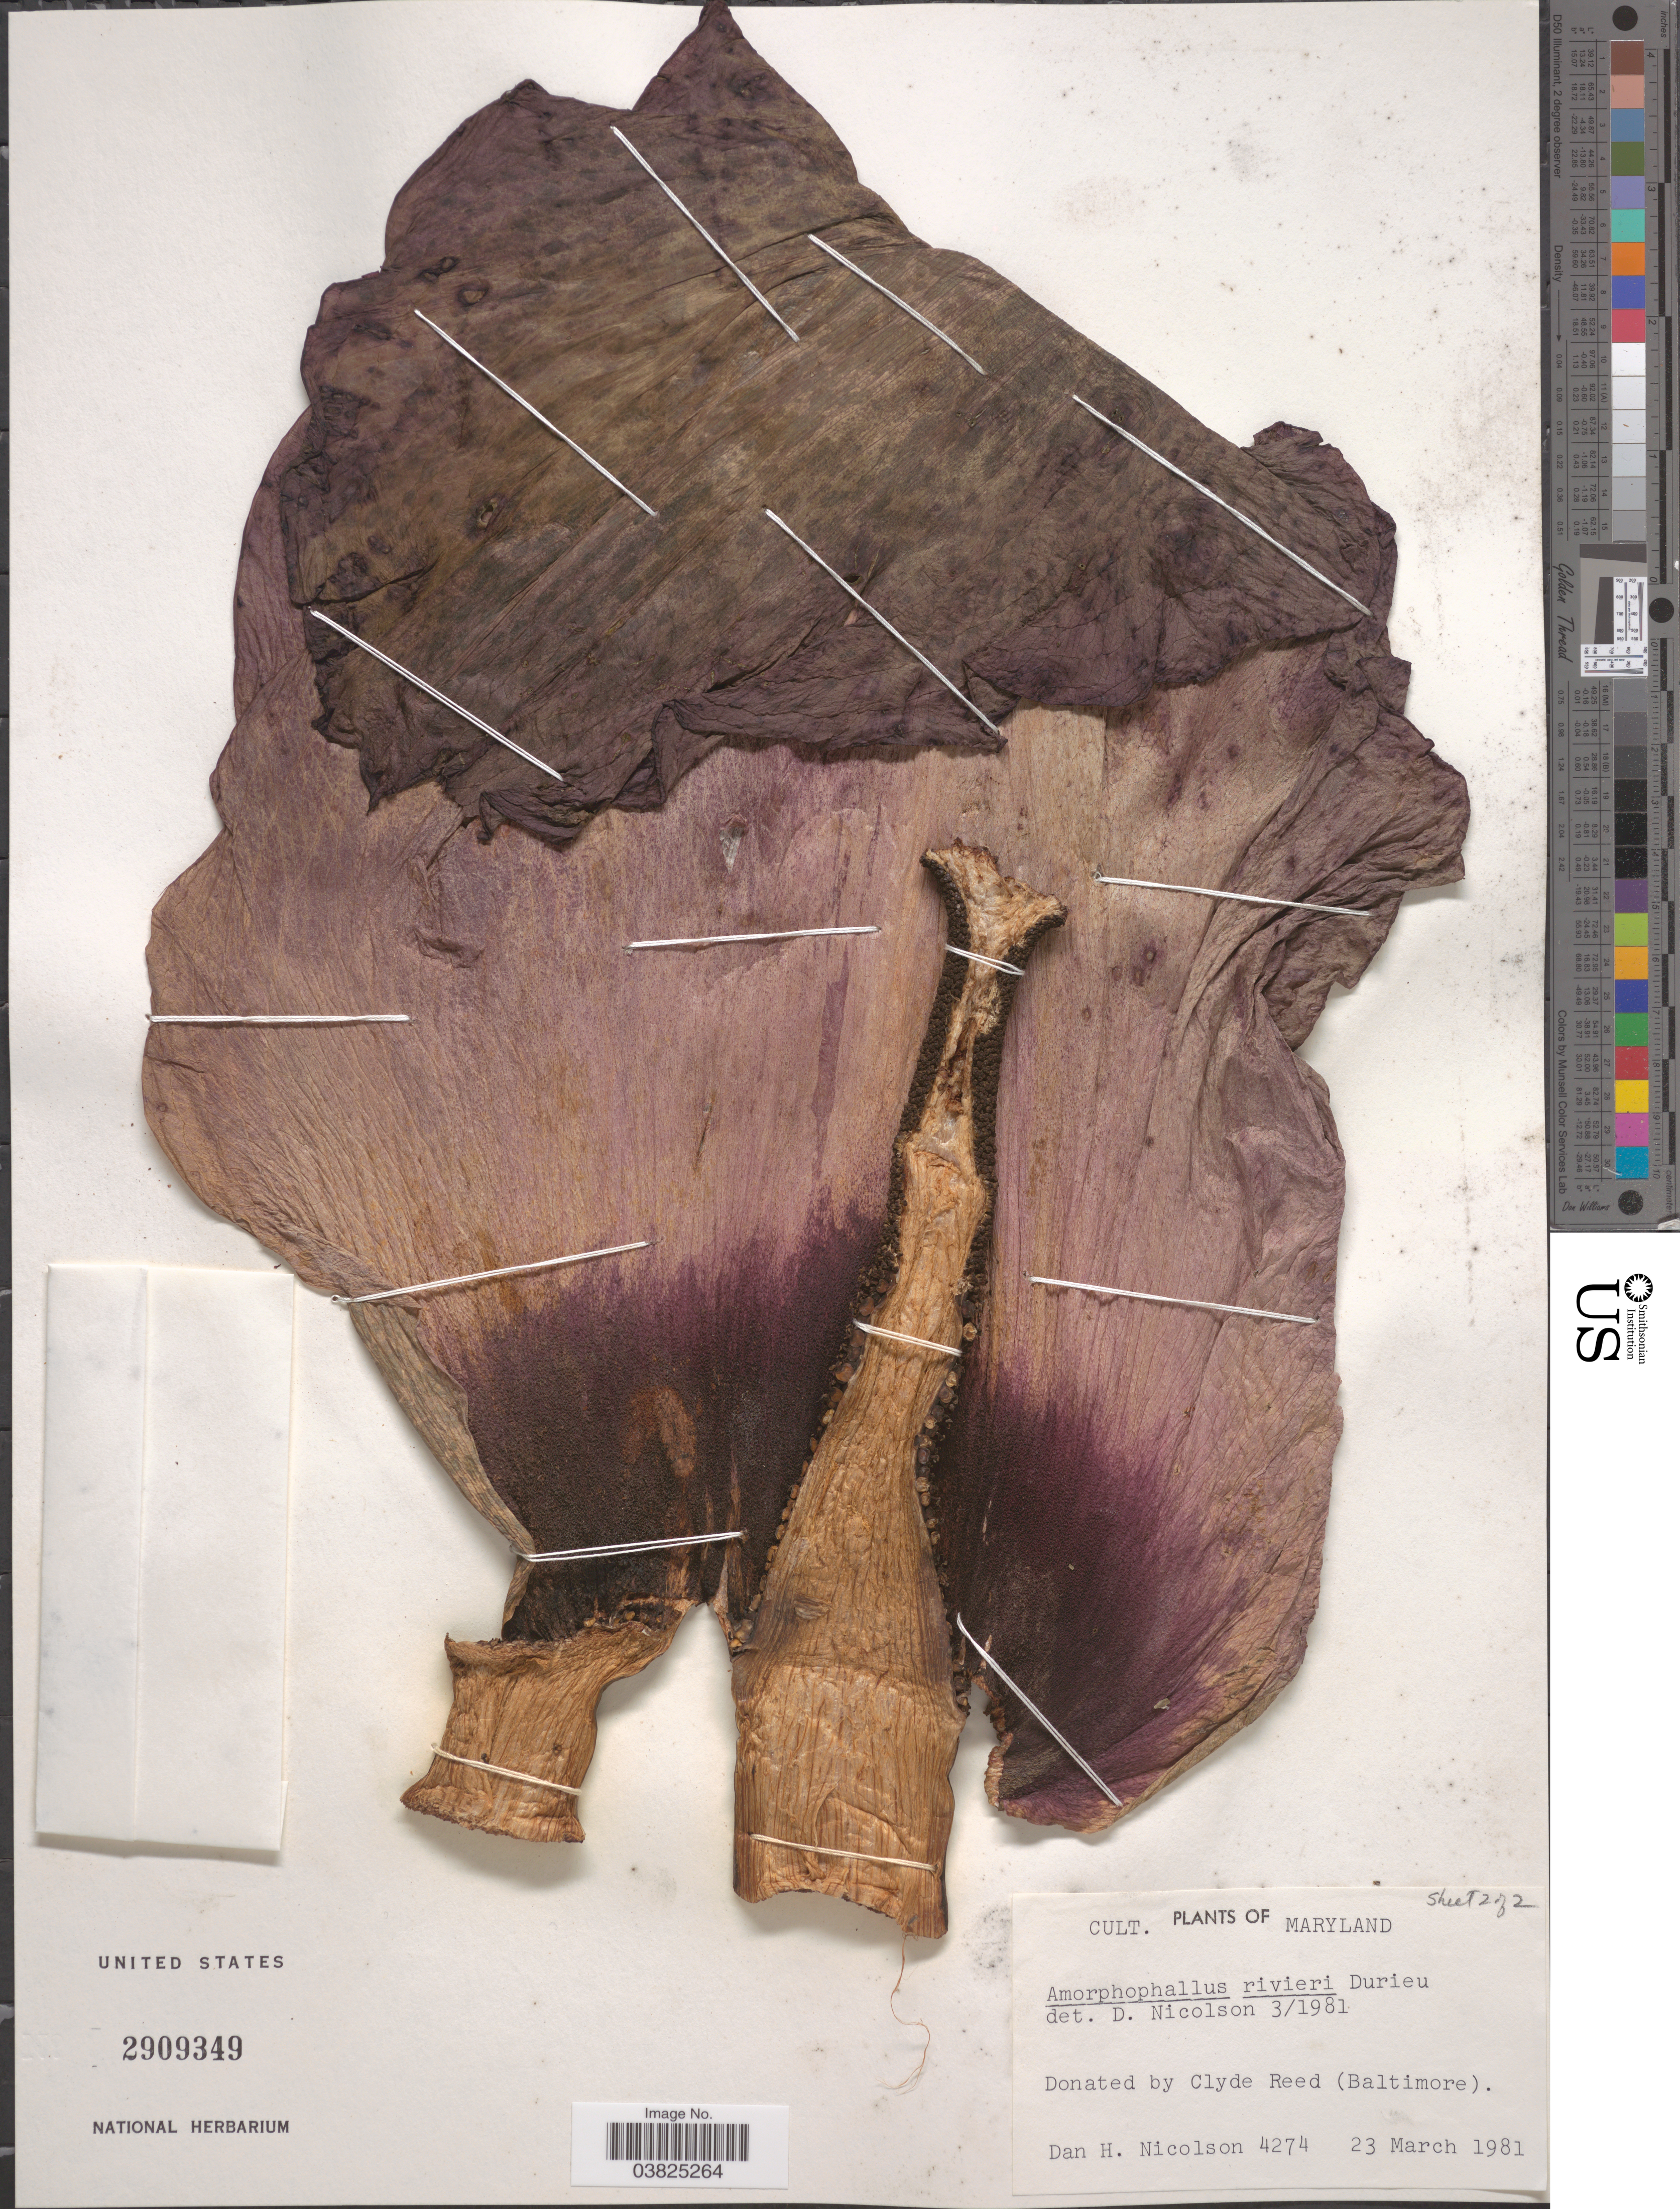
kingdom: Plantae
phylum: Tracheophyta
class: Liliopsida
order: Alismatales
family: Araceae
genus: Amorphophallus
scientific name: Amorphophallus konjac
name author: K. Koch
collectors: D. H. Nicolson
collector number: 4274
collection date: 1981-03-23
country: United States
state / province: Maryland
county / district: City of Baltimore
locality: Baltimore.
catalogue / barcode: US 2909349